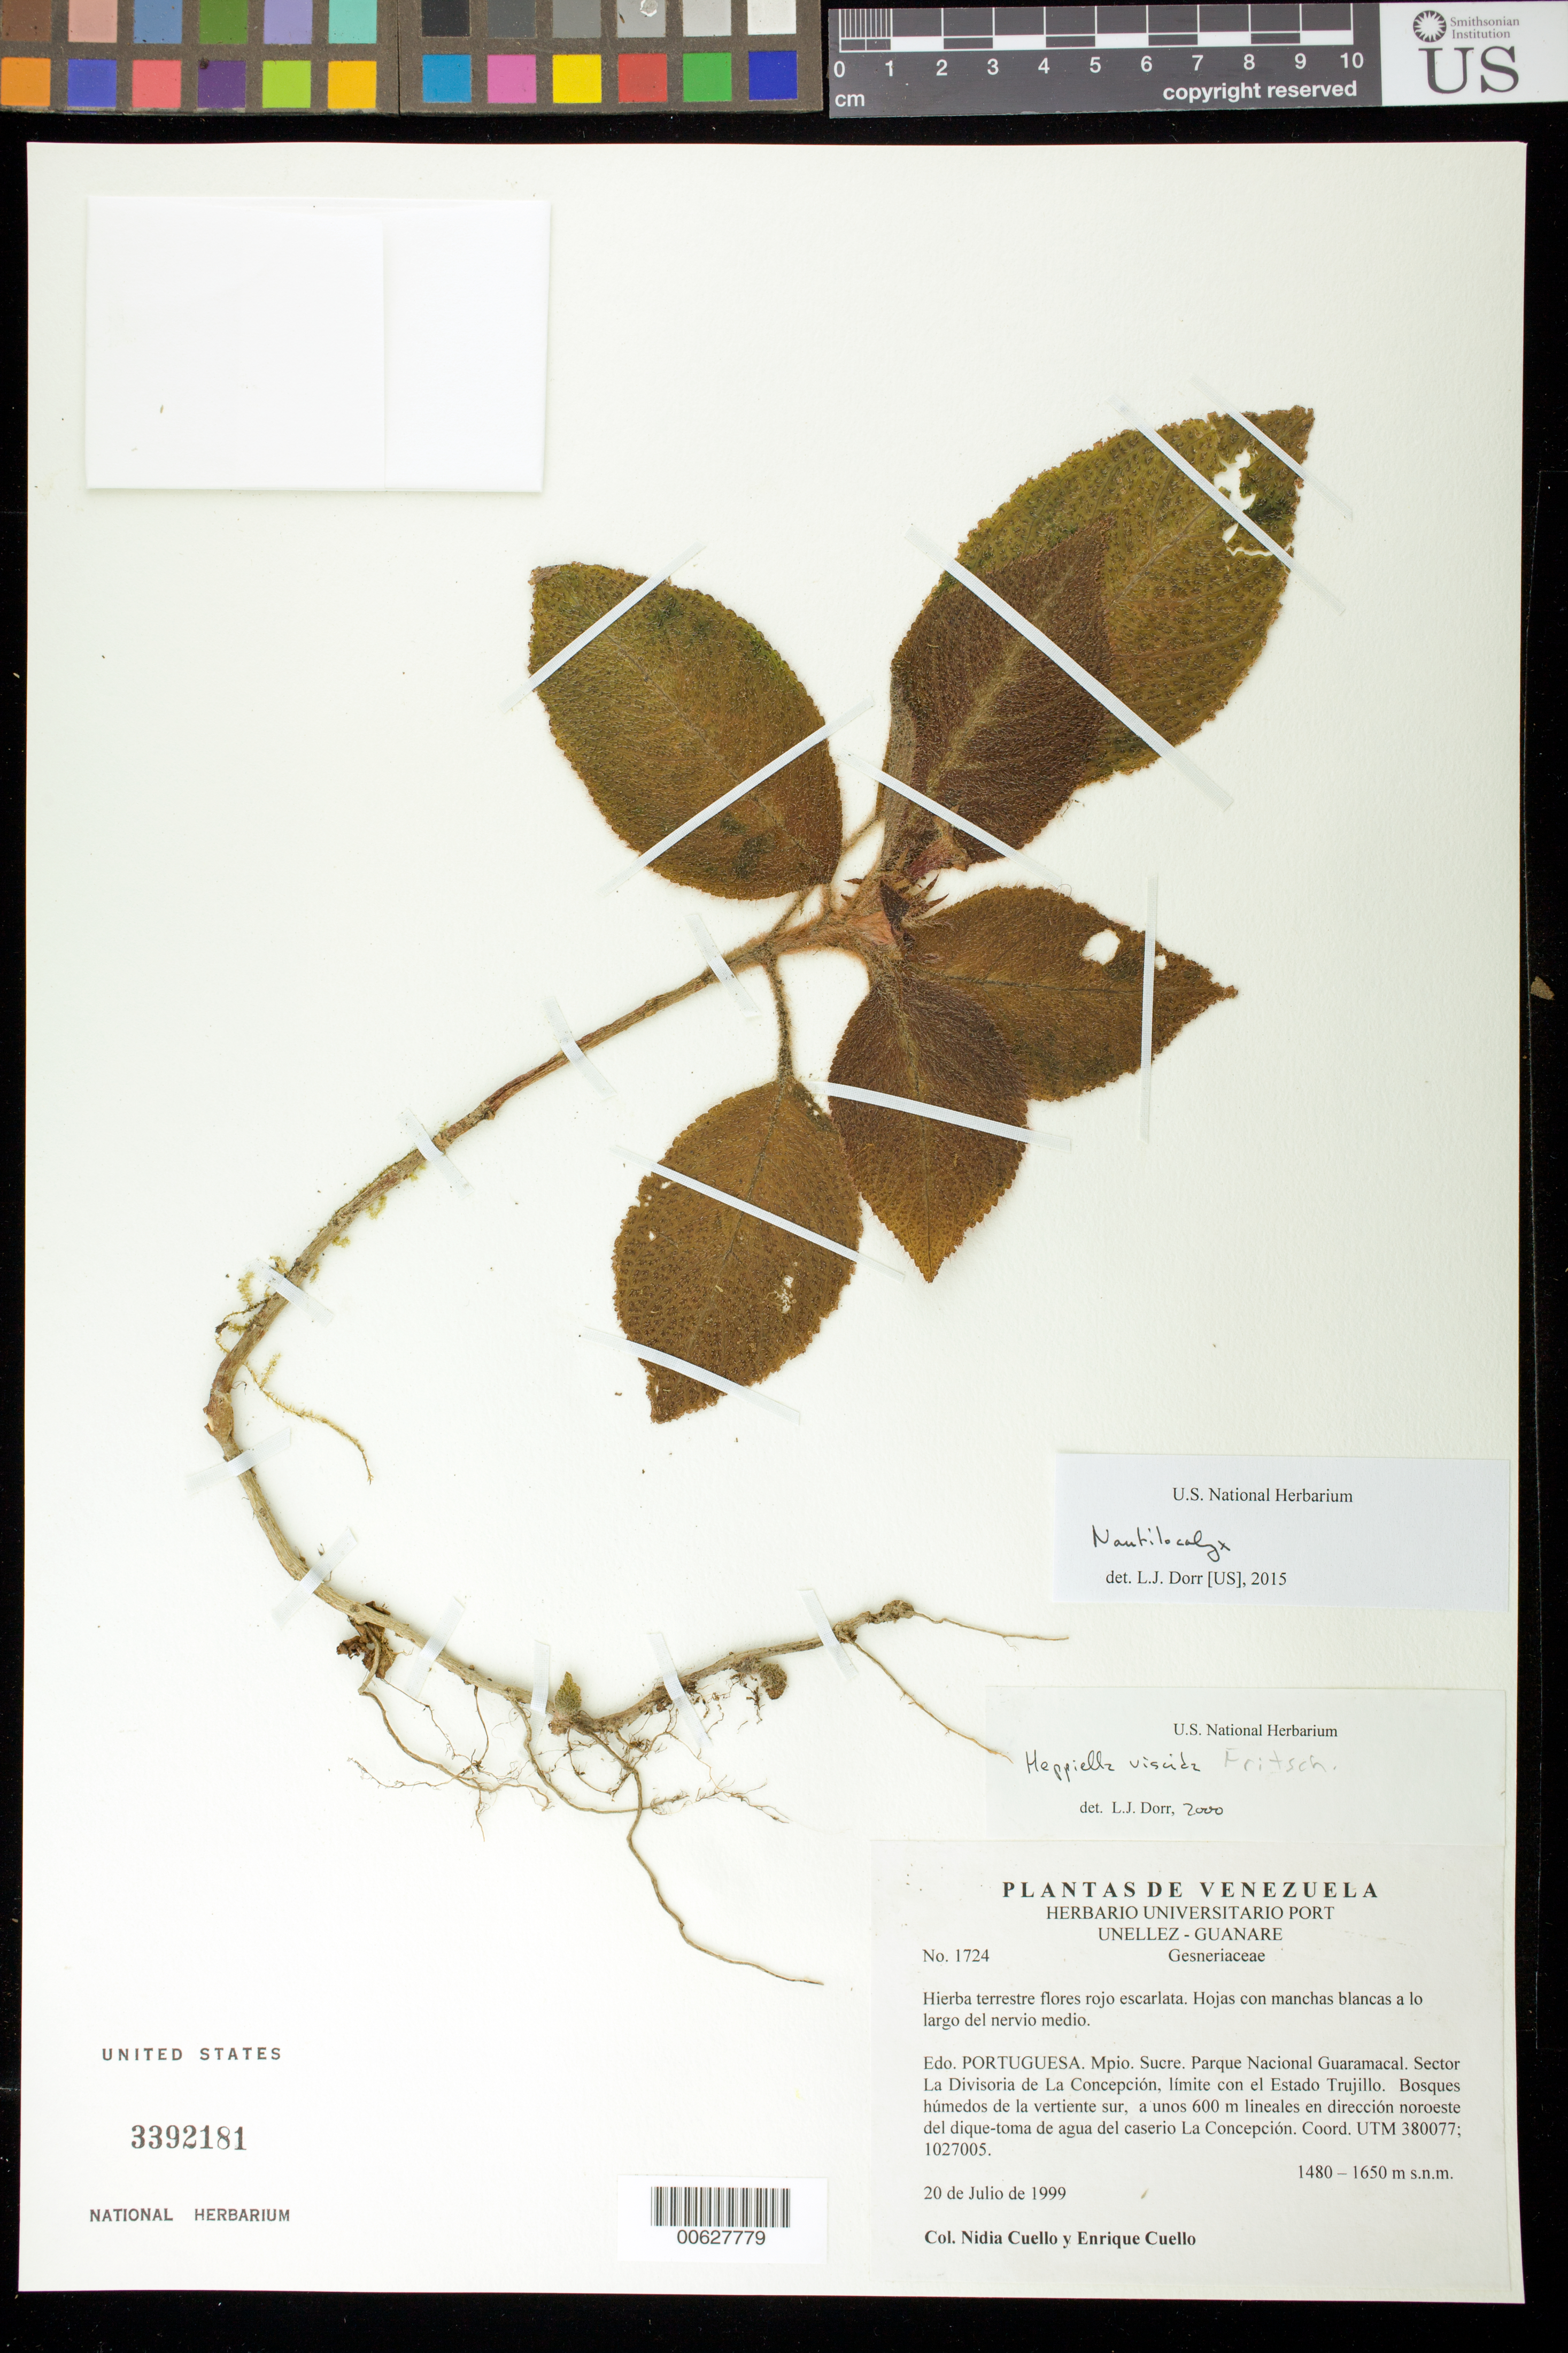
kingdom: Plantae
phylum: Tracheophyta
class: Magnoliopsida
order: Lamiales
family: Gesneriaceae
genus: Nautilocalyx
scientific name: Nautilocalyx sp.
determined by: Dorr, L. J., (BOT), Smithsonian Institution - National Museum of Natural History (UNITED STATES)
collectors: N. L. Cuello & E. Cuello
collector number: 1724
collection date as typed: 20 Jul 1999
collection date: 1999-07-20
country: Venezuela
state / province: Portuguesa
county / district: Sucre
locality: Parque Nacional Guaramacal. Sector La Divisoria de La Concepción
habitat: Bosque húmedos de la vertiente sur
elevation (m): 1480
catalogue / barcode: US 3392181